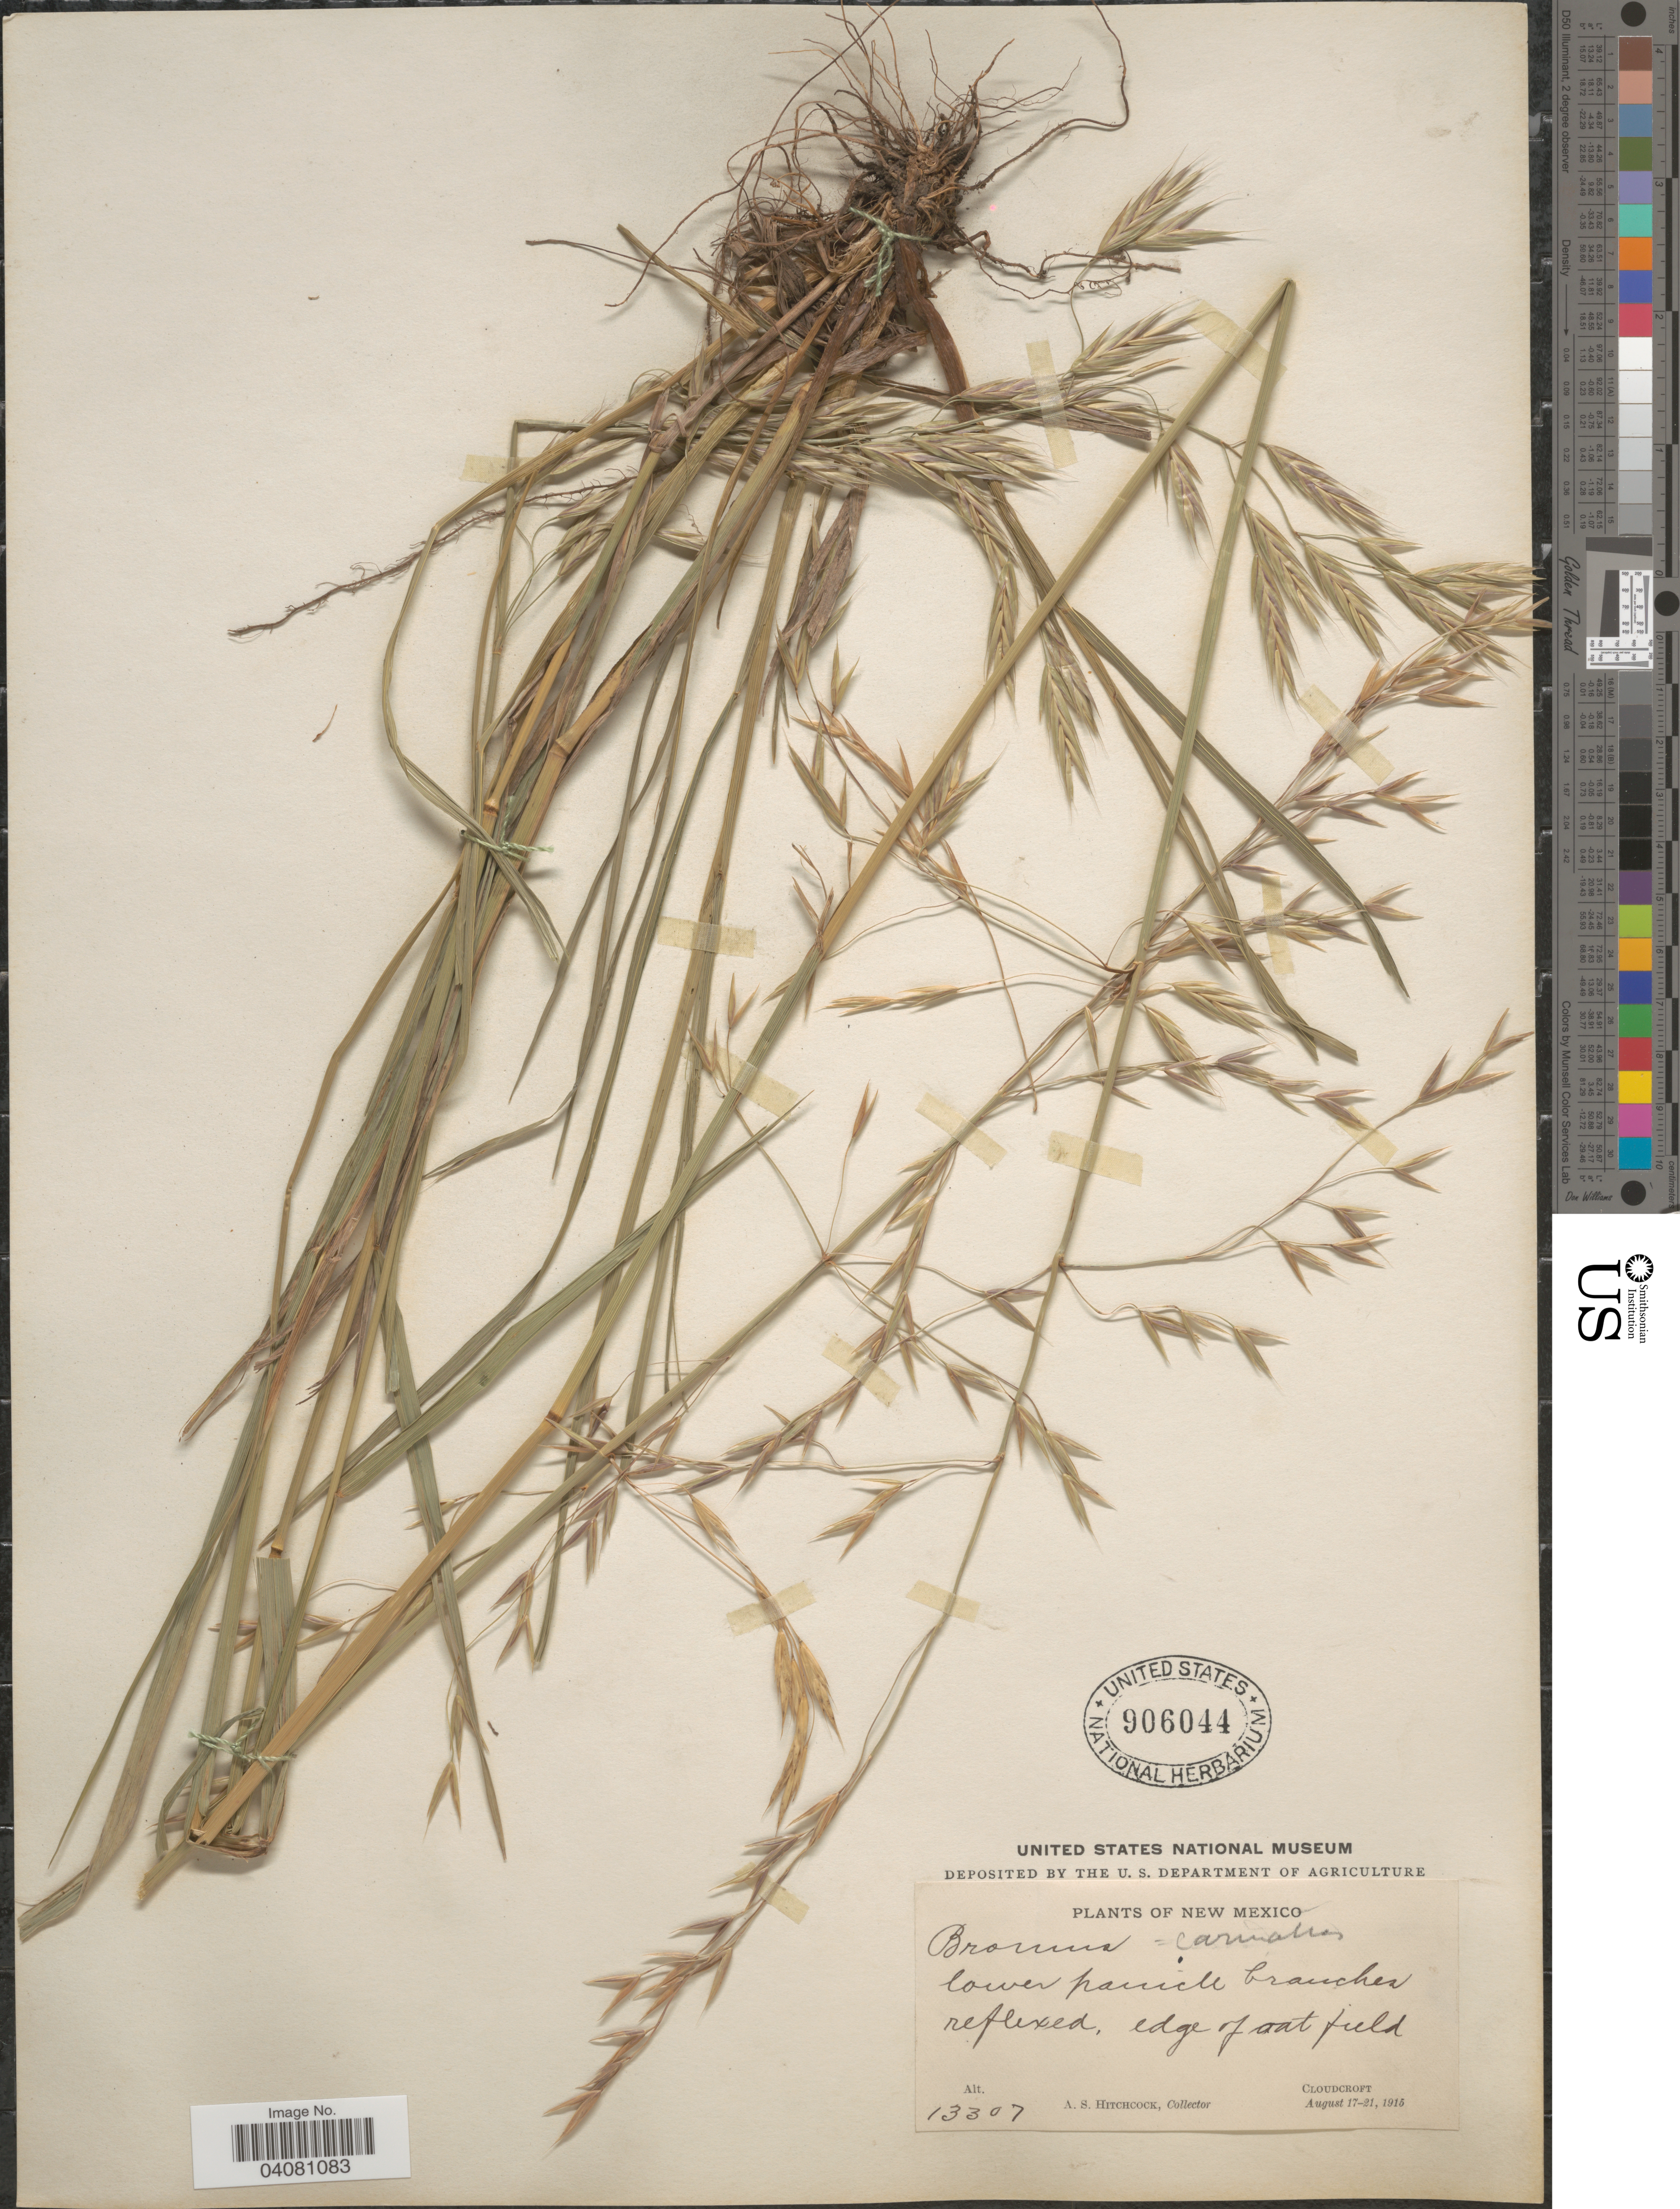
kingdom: Plantae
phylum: Tracheophyta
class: Liliopsida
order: Poales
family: Poaceae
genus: Bromus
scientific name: Bromus carinatus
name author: Hook. & Arn.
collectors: A. S. Hitchcock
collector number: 13307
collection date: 1915-08-17/1915-08-21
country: United States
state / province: New Mexico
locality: Cloudcroft.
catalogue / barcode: US 906044